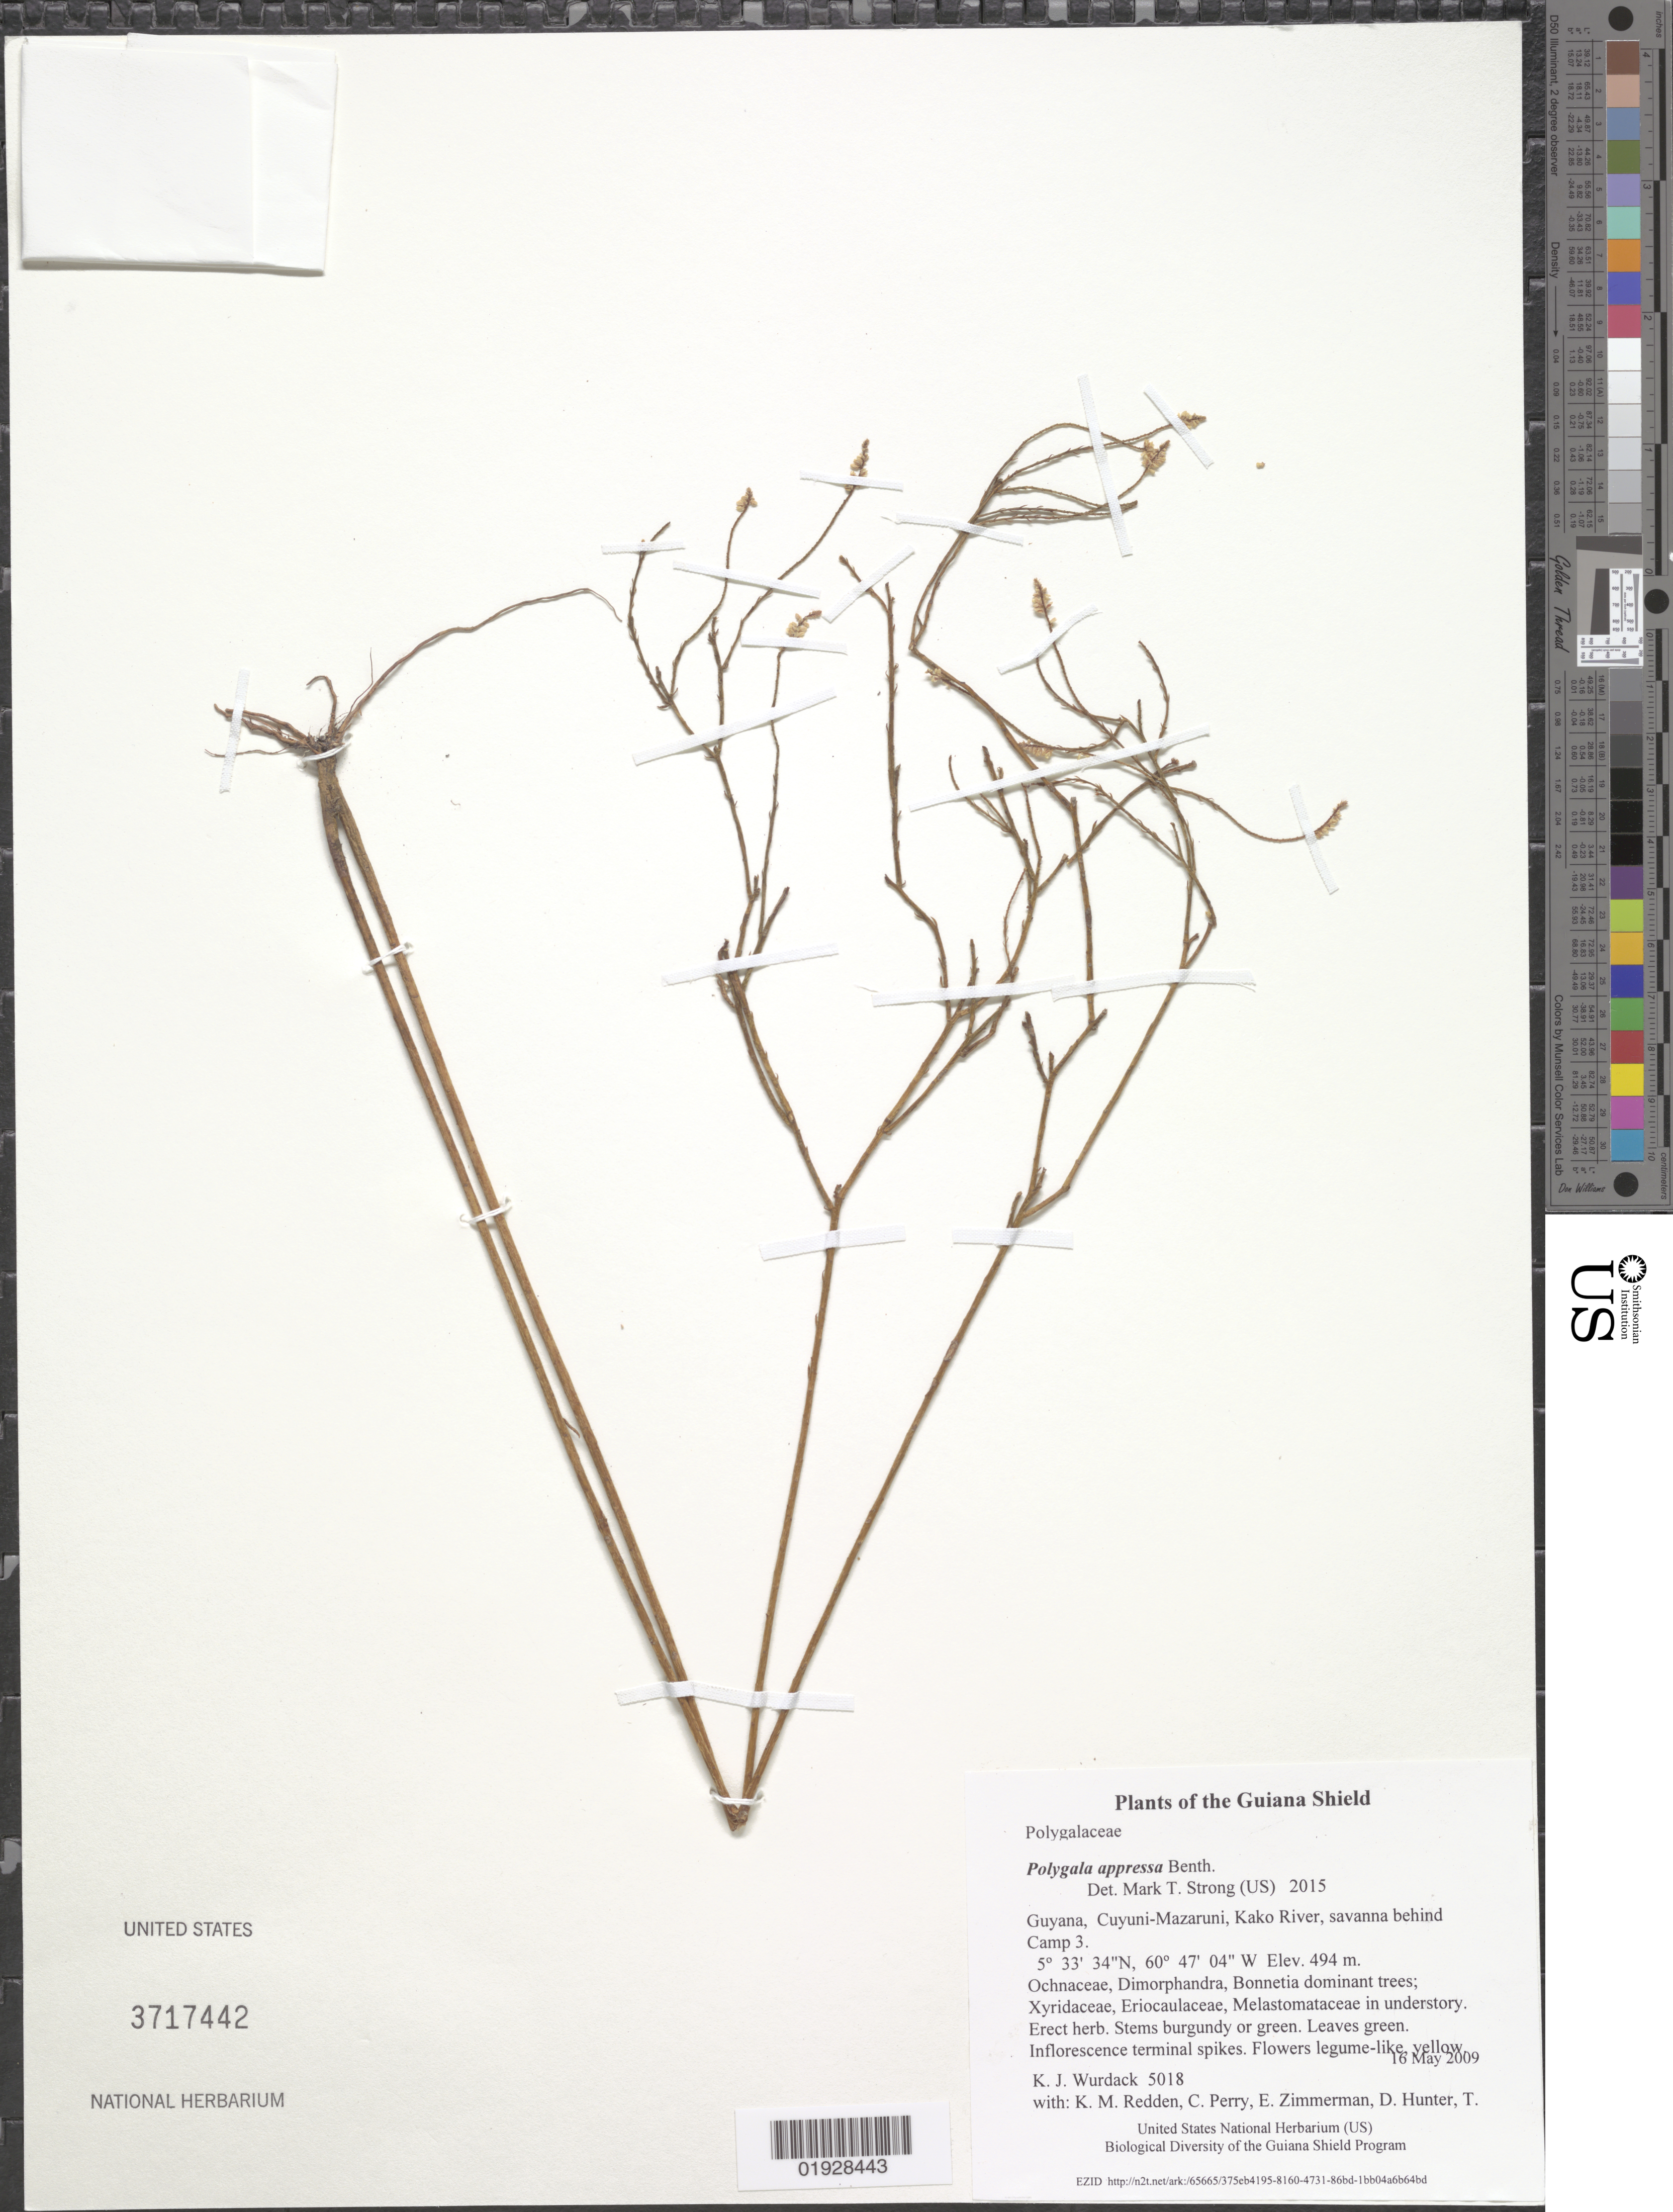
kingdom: Plantae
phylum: Tracheophyta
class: Magnoliopsida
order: Fabales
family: Polygalaceae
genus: Polygala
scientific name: Polygala appressa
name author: Benth.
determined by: Strong, M. T., (US), Smithsonian Institution - National Museum of Natural History (UNITED STATES)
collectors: K. Wurdack, K. M. Redden, C. Perry, E. Zimmerman, D. Hunter, T. Hunter & V. Roland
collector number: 5018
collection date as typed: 16 May 2009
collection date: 2009-05-16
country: Guyana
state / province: Cuyuni-Mazaruni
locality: Kako River, savanna behind Camp 5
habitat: Ochnaceae, Dimorphandra, Bonnetia dominant trees; Xyridaceae, Eriocaulaceae, Melastomataceae in understory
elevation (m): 494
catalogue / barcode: US 3717442